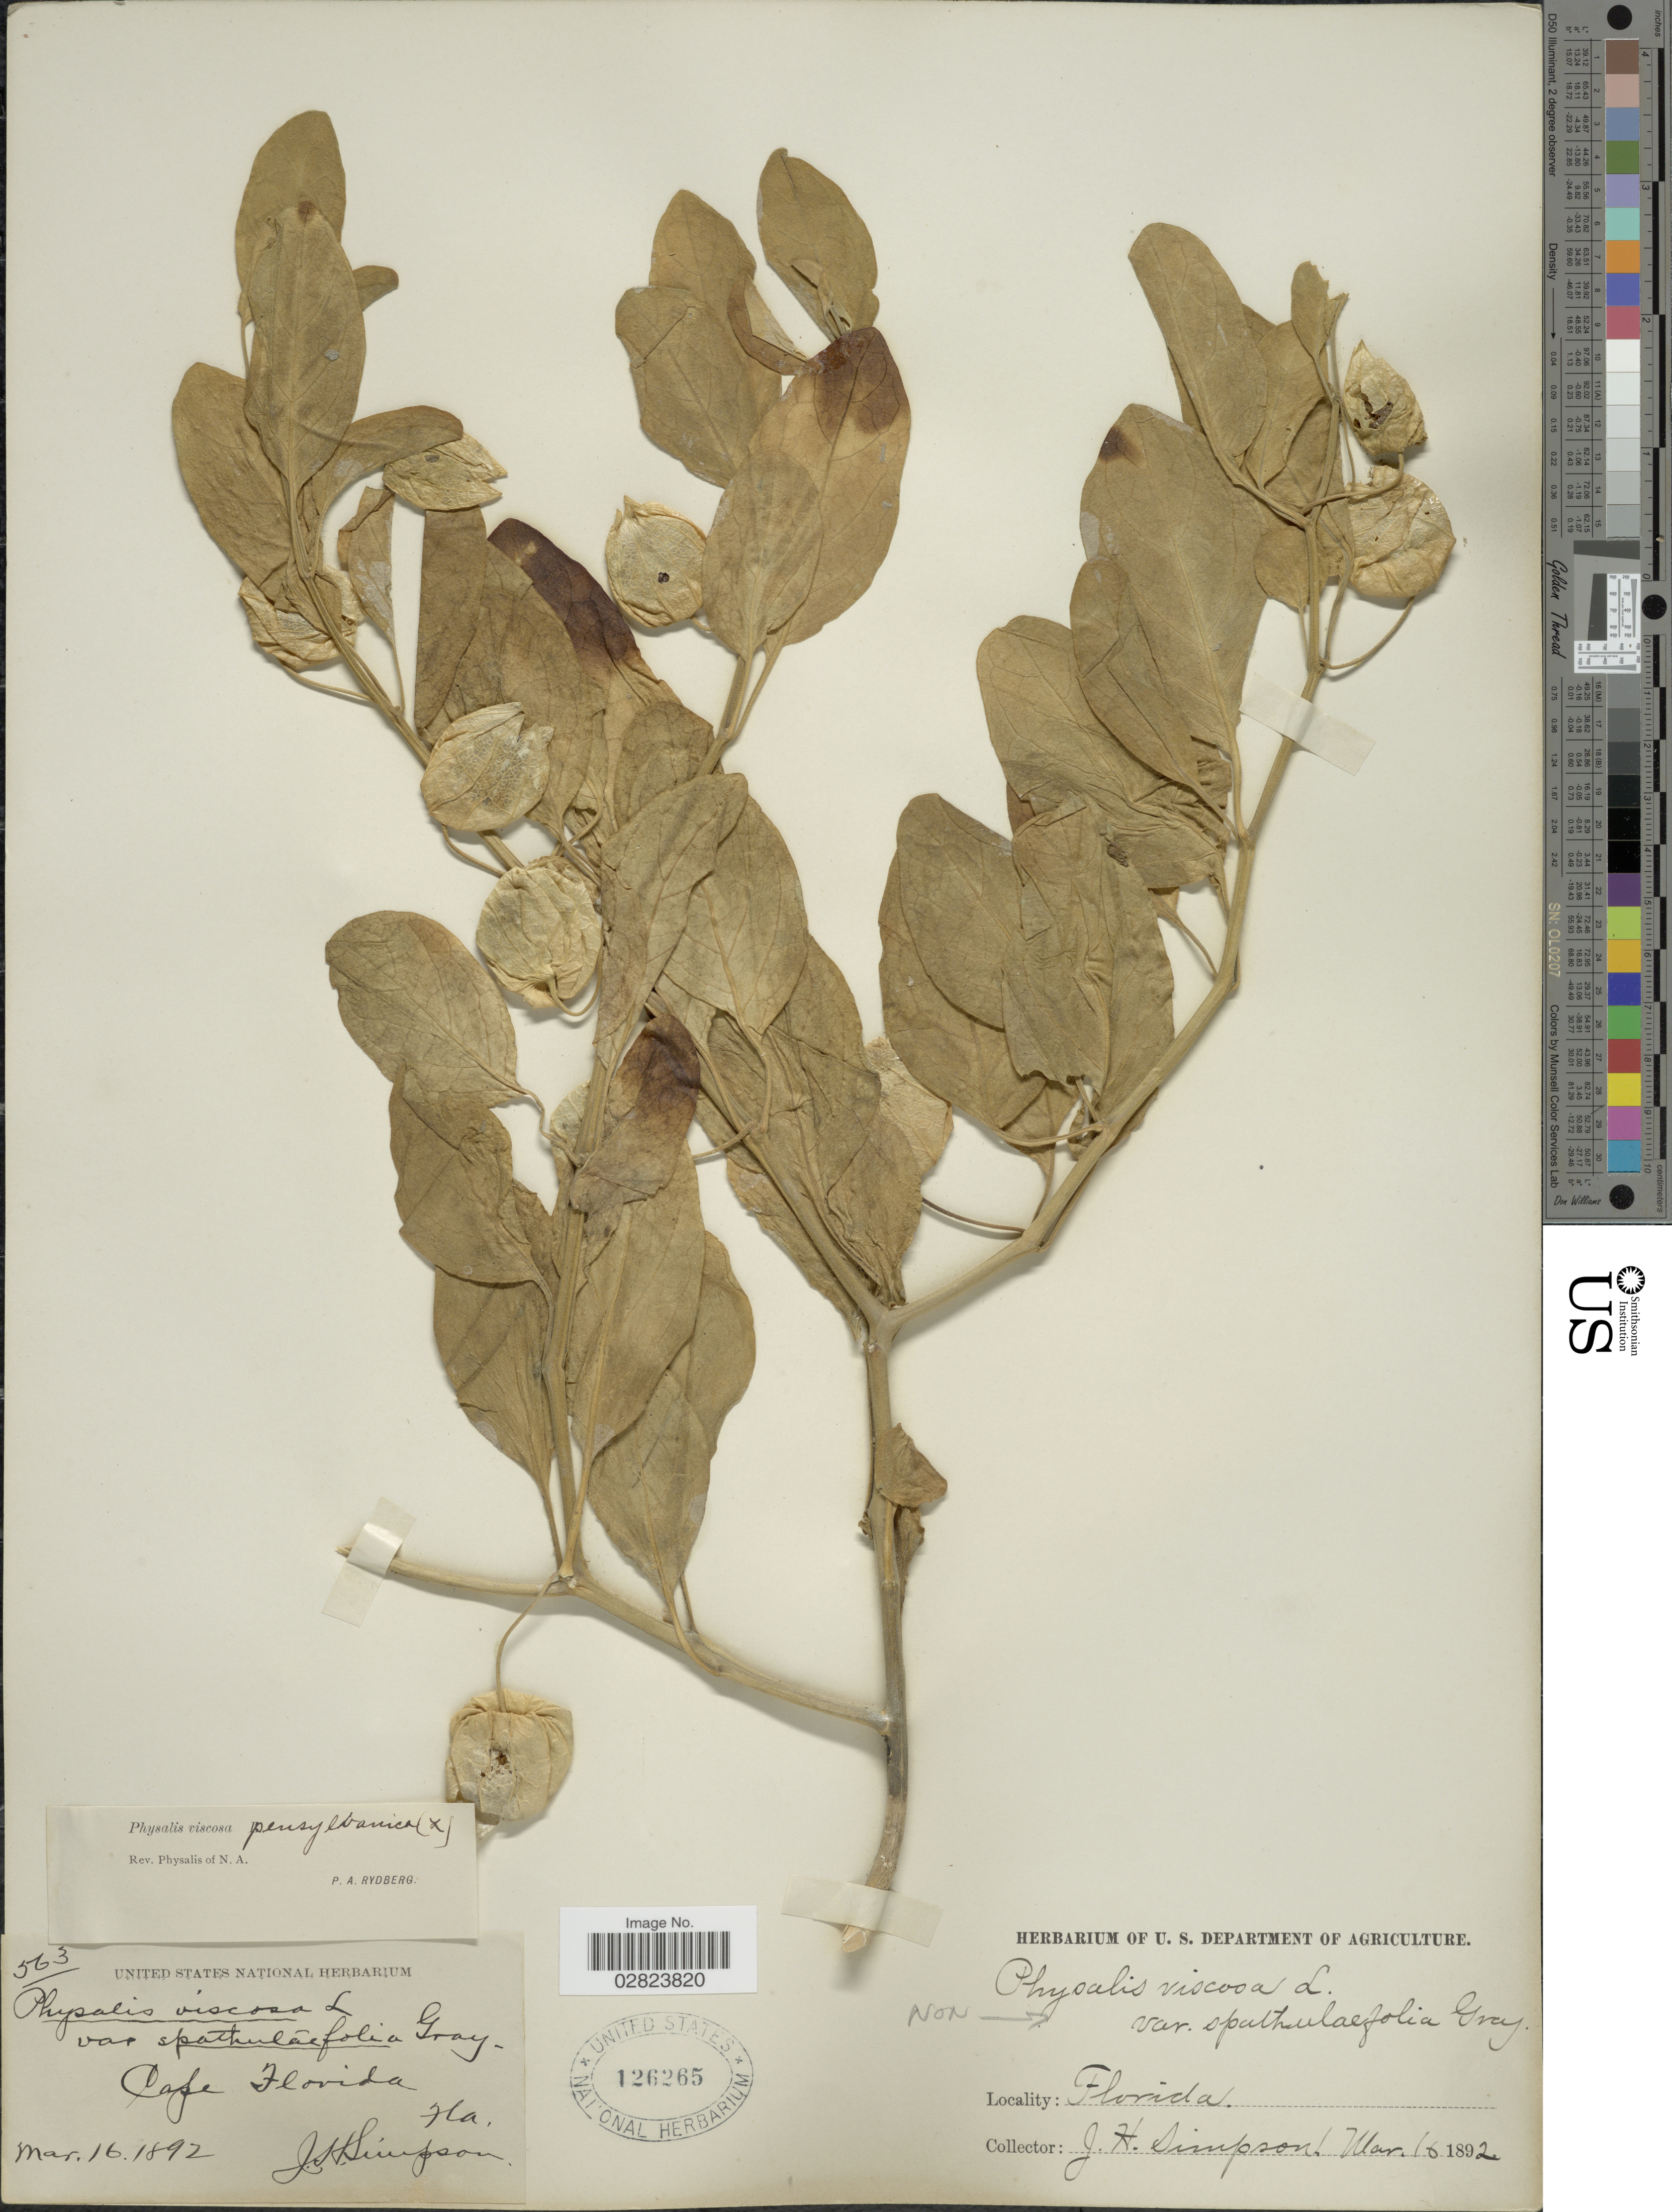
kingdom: Plantae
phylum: Tracheophyta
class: Magnoliopsida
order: Solanales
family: Solanaceae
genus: Physalis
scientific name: Physalis maritima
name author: M.A. Curtis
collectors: J. H. Simpson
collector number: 563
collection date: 1892-03-16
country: United States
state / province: Florida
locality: Cape Florida.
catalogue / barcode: US 126265